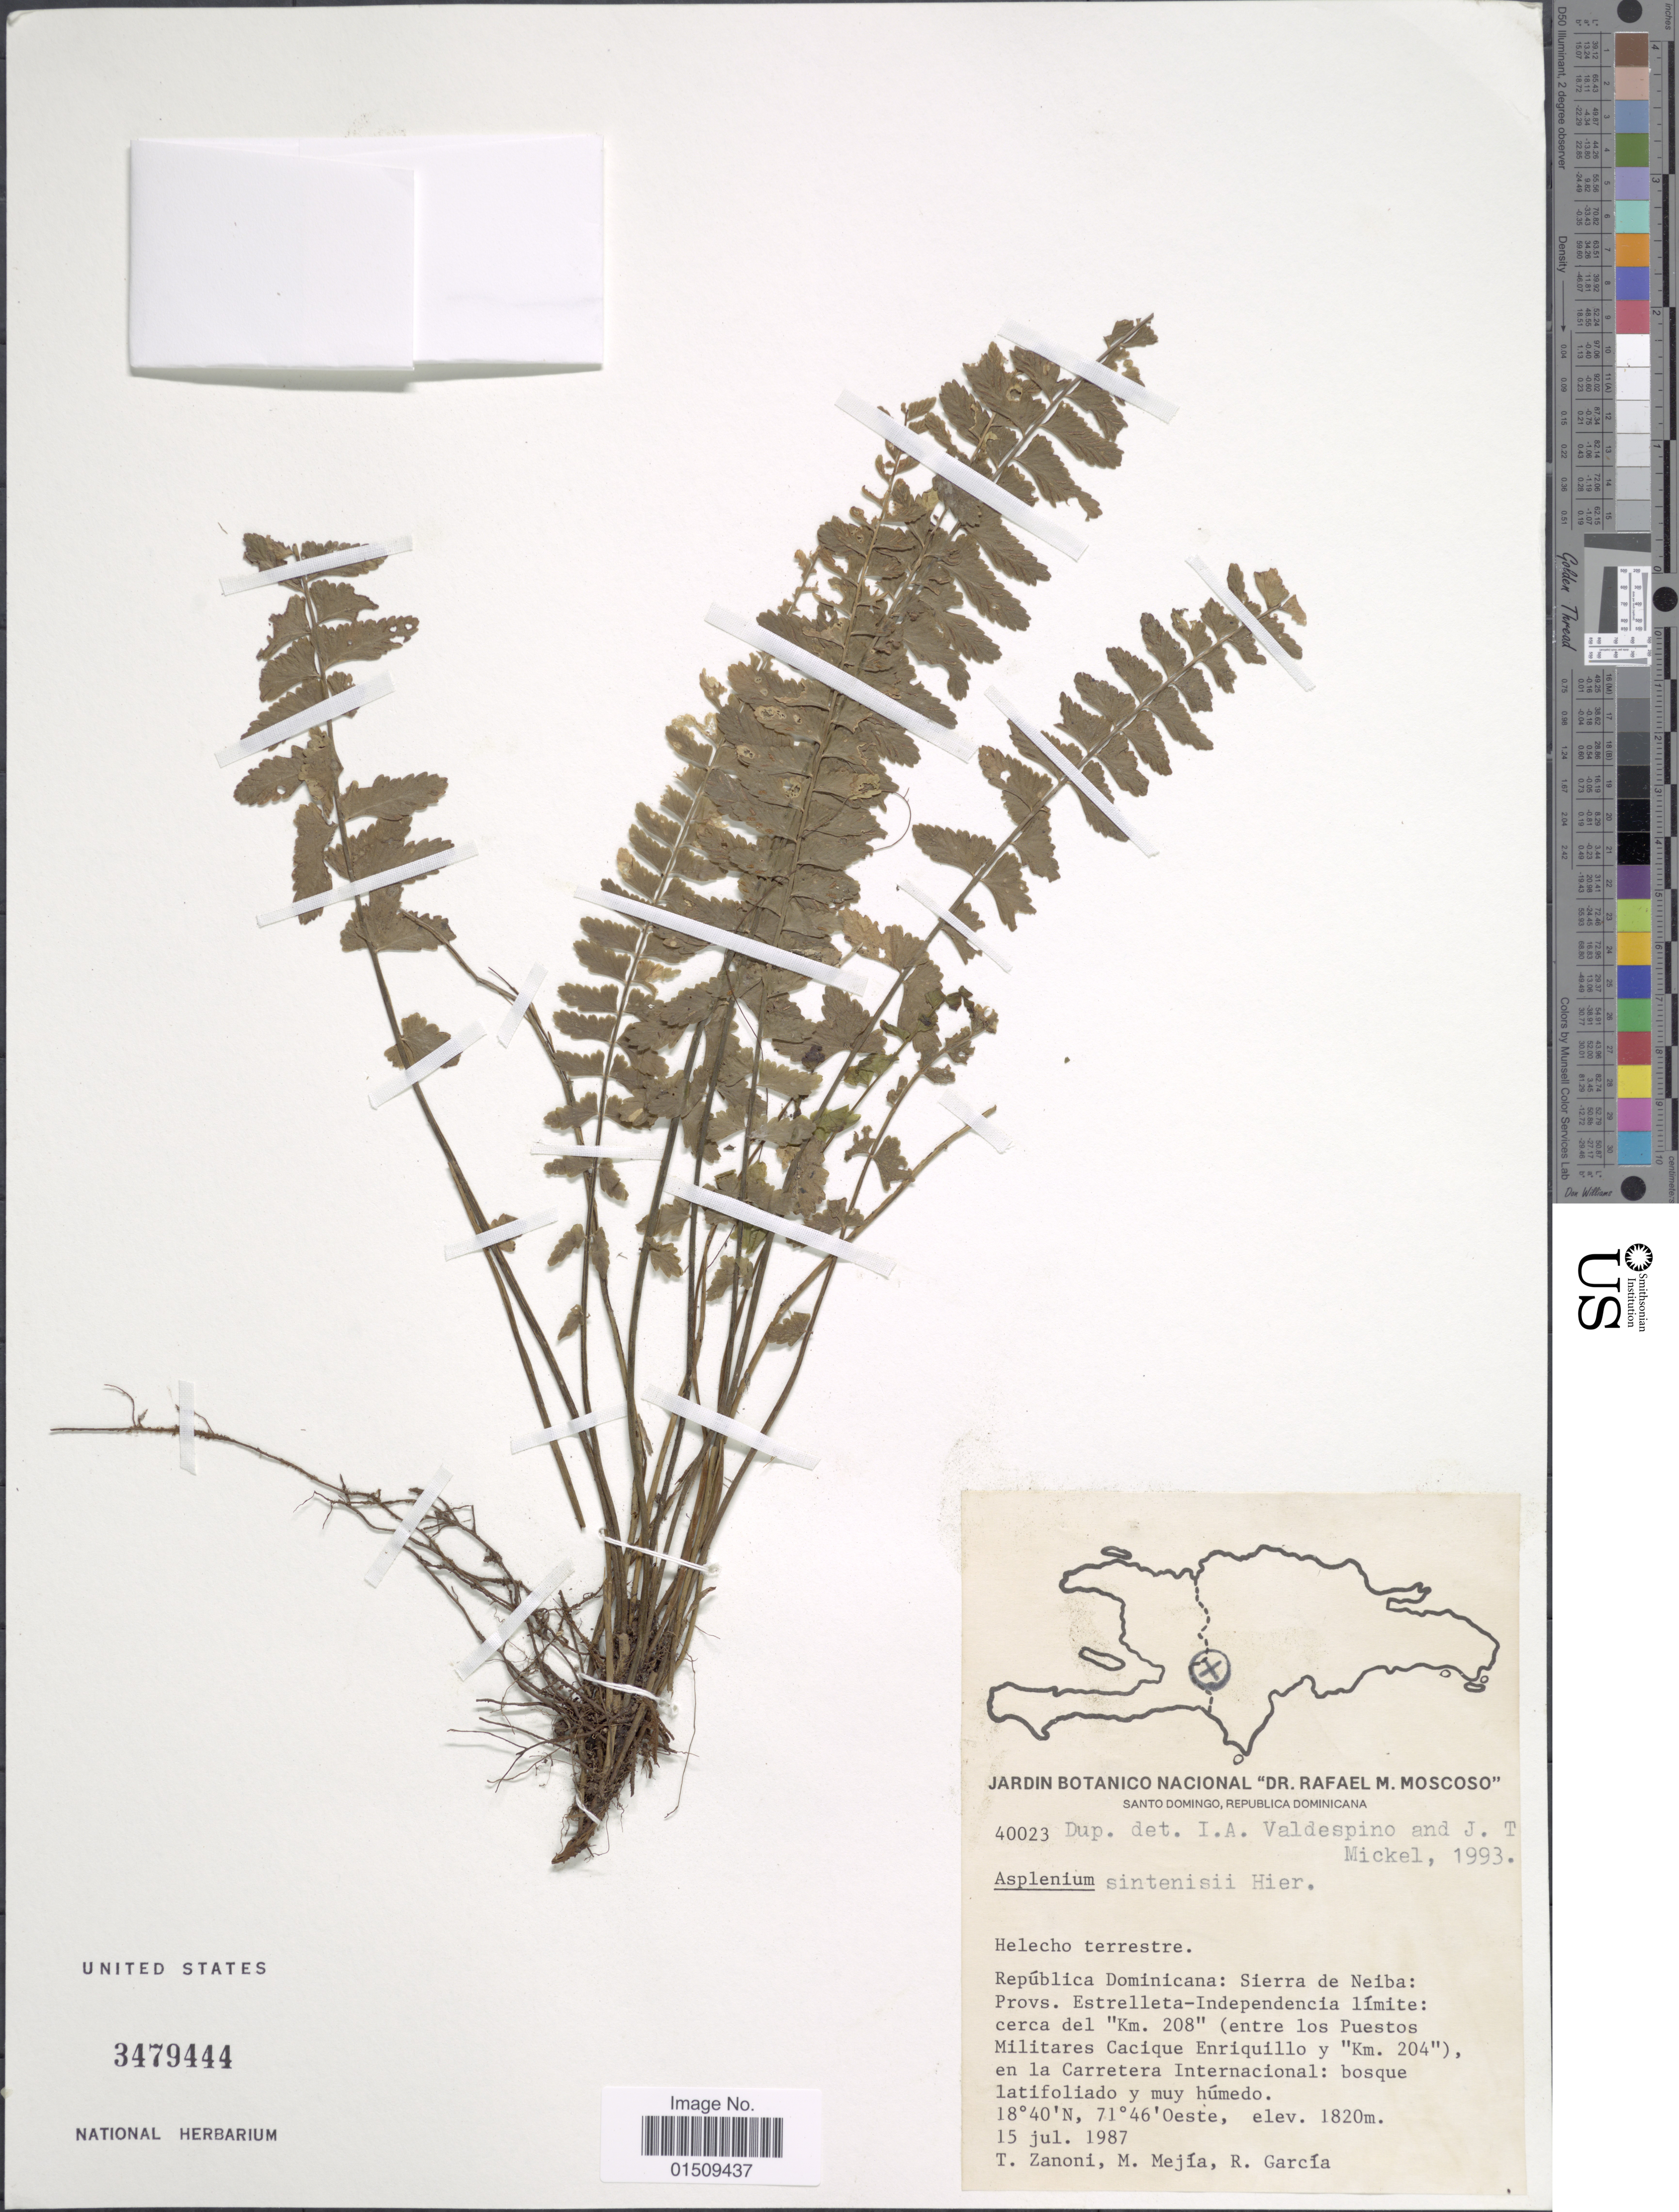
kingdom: Plantae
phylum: Tracheophyta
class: Polypodiopsida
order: Polypodiales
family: Aspleniaceae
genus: Asplenium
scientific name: Asplenium rhomboidale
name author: Desv.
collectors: T. A. Zanoni, M. Mejia & R. García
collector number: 40023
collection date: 1987-07-15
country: Dominica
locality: Santo Domingo, República Dominicana. Sierra de Neiba: Provs. Estrelleta-Independencia Límite: cerca del "Km. 208"(entre los Puestos Militares Cacique Enriquillo y "Km. 204"), en la Carretera Internacional.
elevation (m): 1820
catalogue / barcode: US 3479444